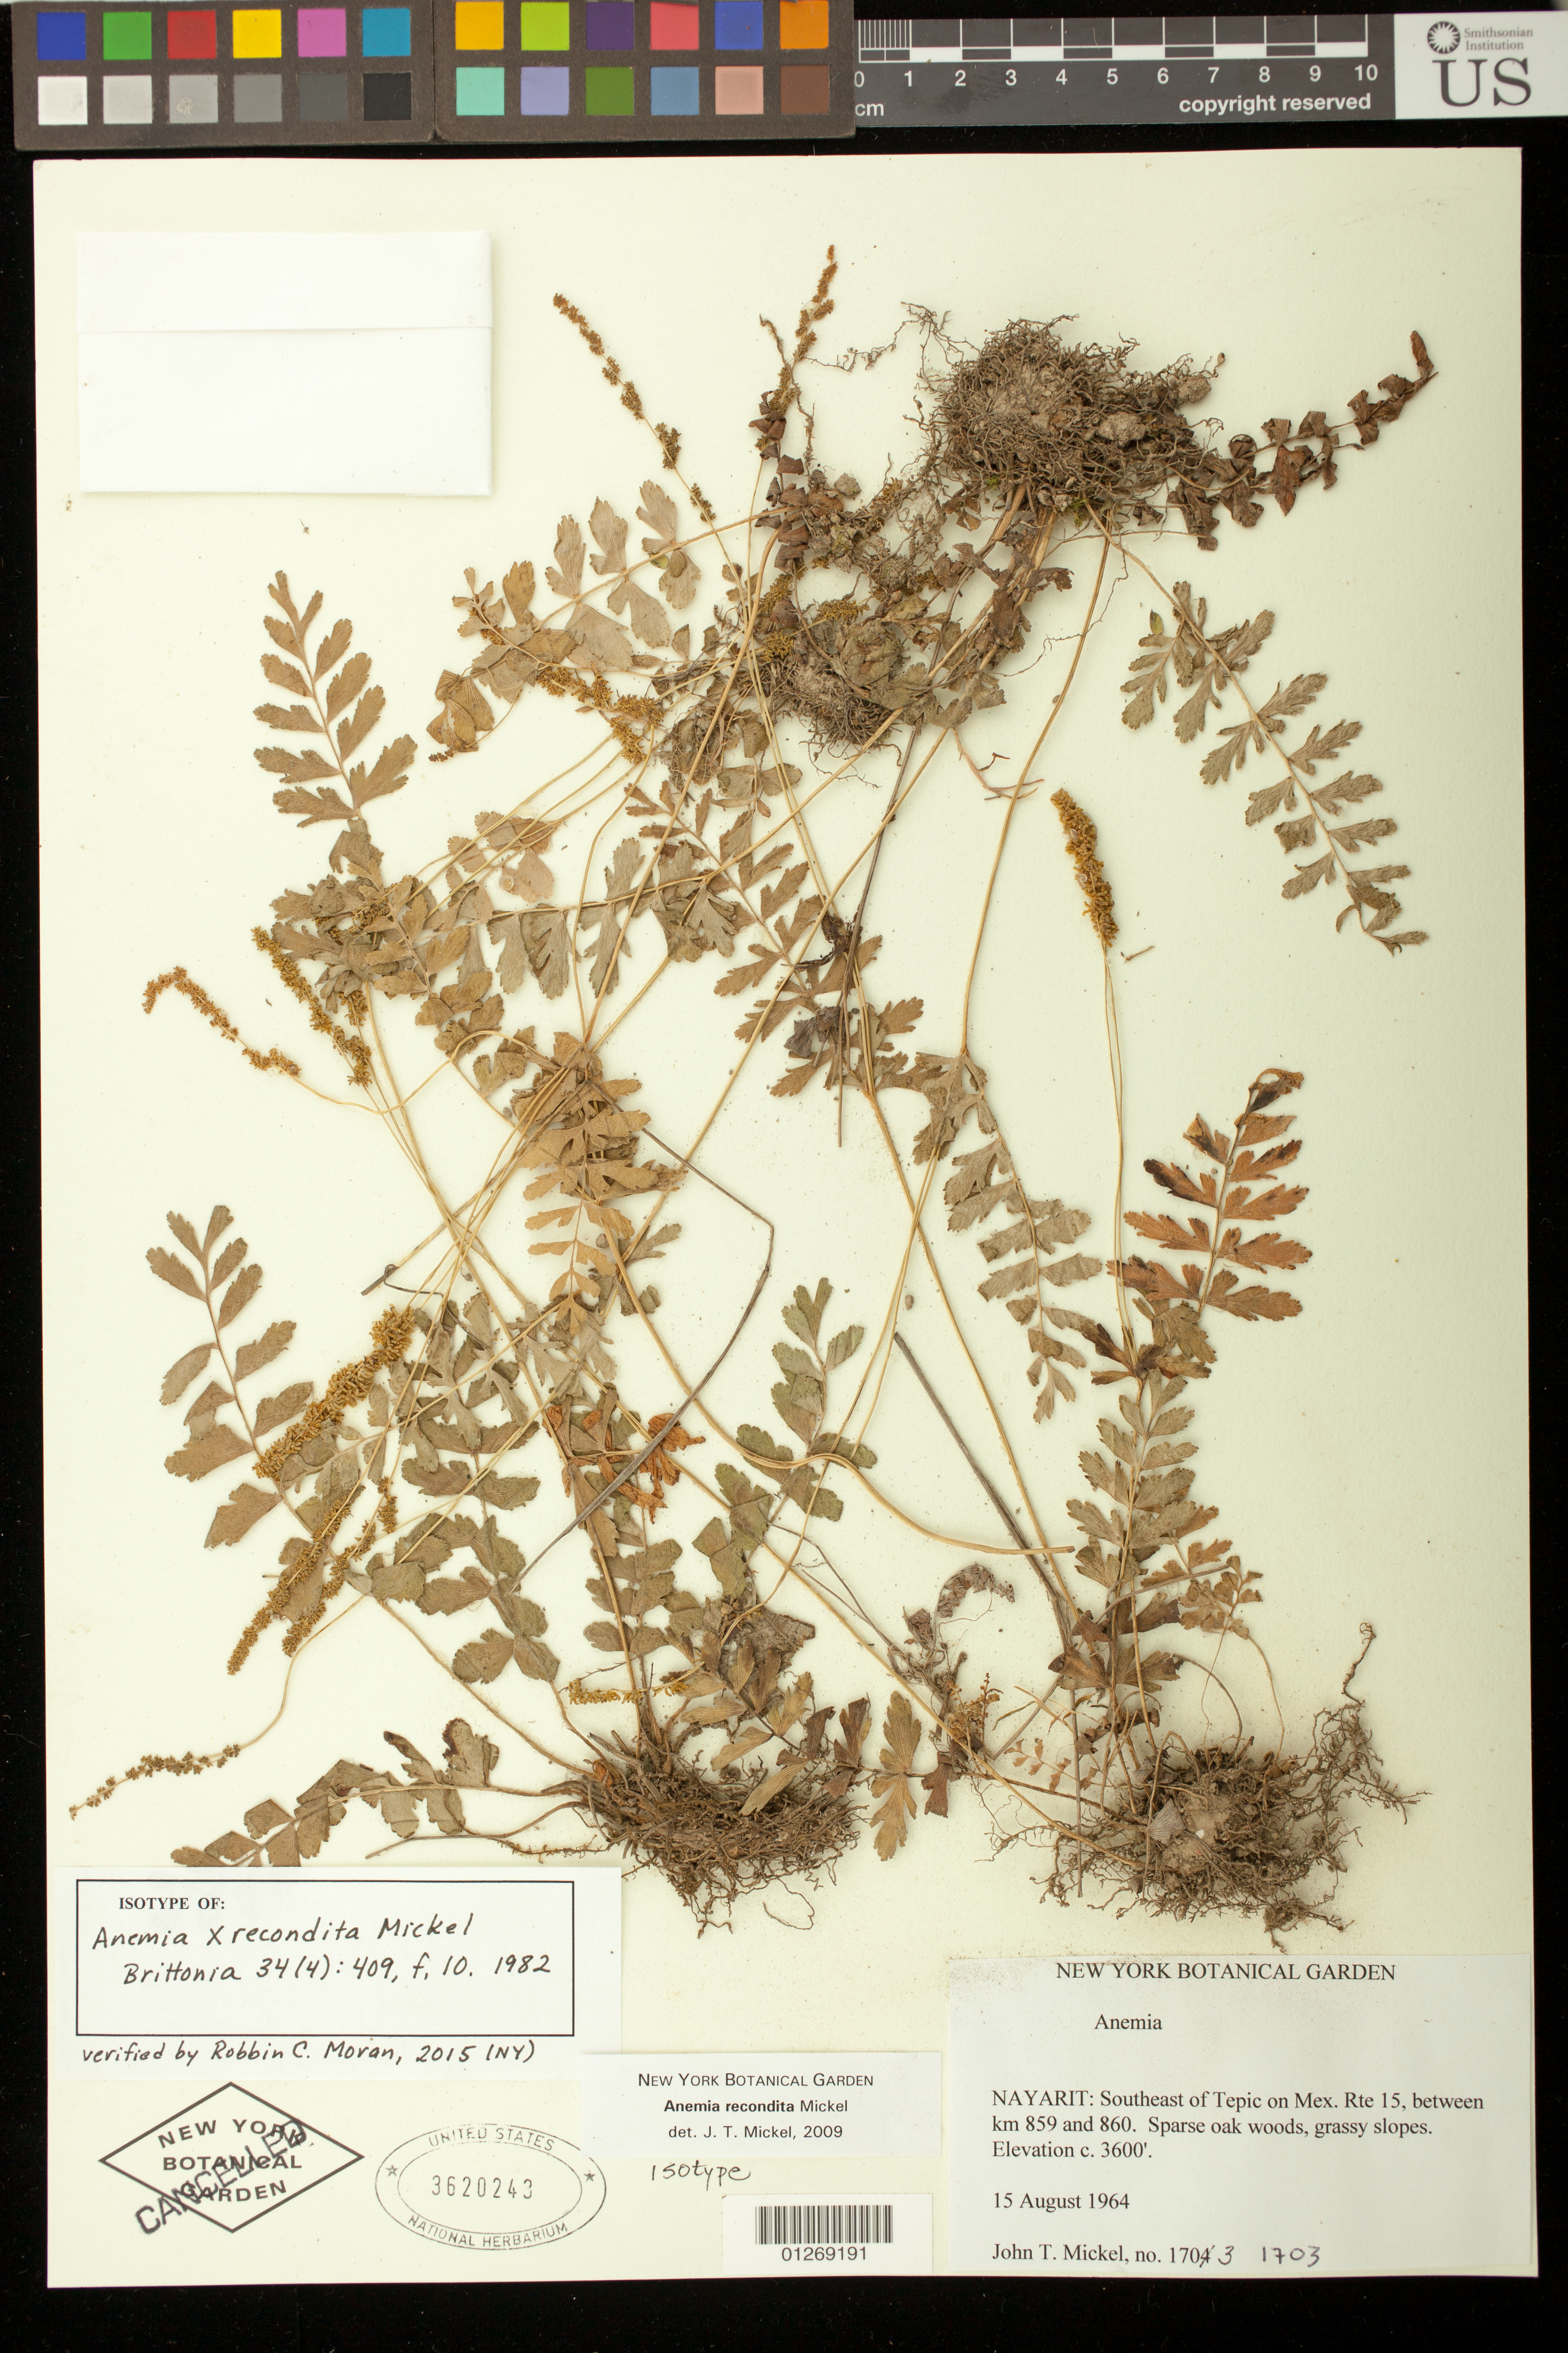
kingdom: Plantae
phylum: Tracheophyta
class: Polypodiopsida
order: Schizaeales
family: Anemiaceae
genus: Anemia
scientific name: Anemia x recondita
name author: Mickel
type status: Isotype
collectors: J. T. Mickel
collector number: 1703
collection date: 1964-08-15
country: Mexico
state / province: Nayarit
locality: Nayarit: southeast of Tepic on Mex. Rte 15, between km 859 and 860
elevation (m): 1097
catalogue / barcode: US 3620243